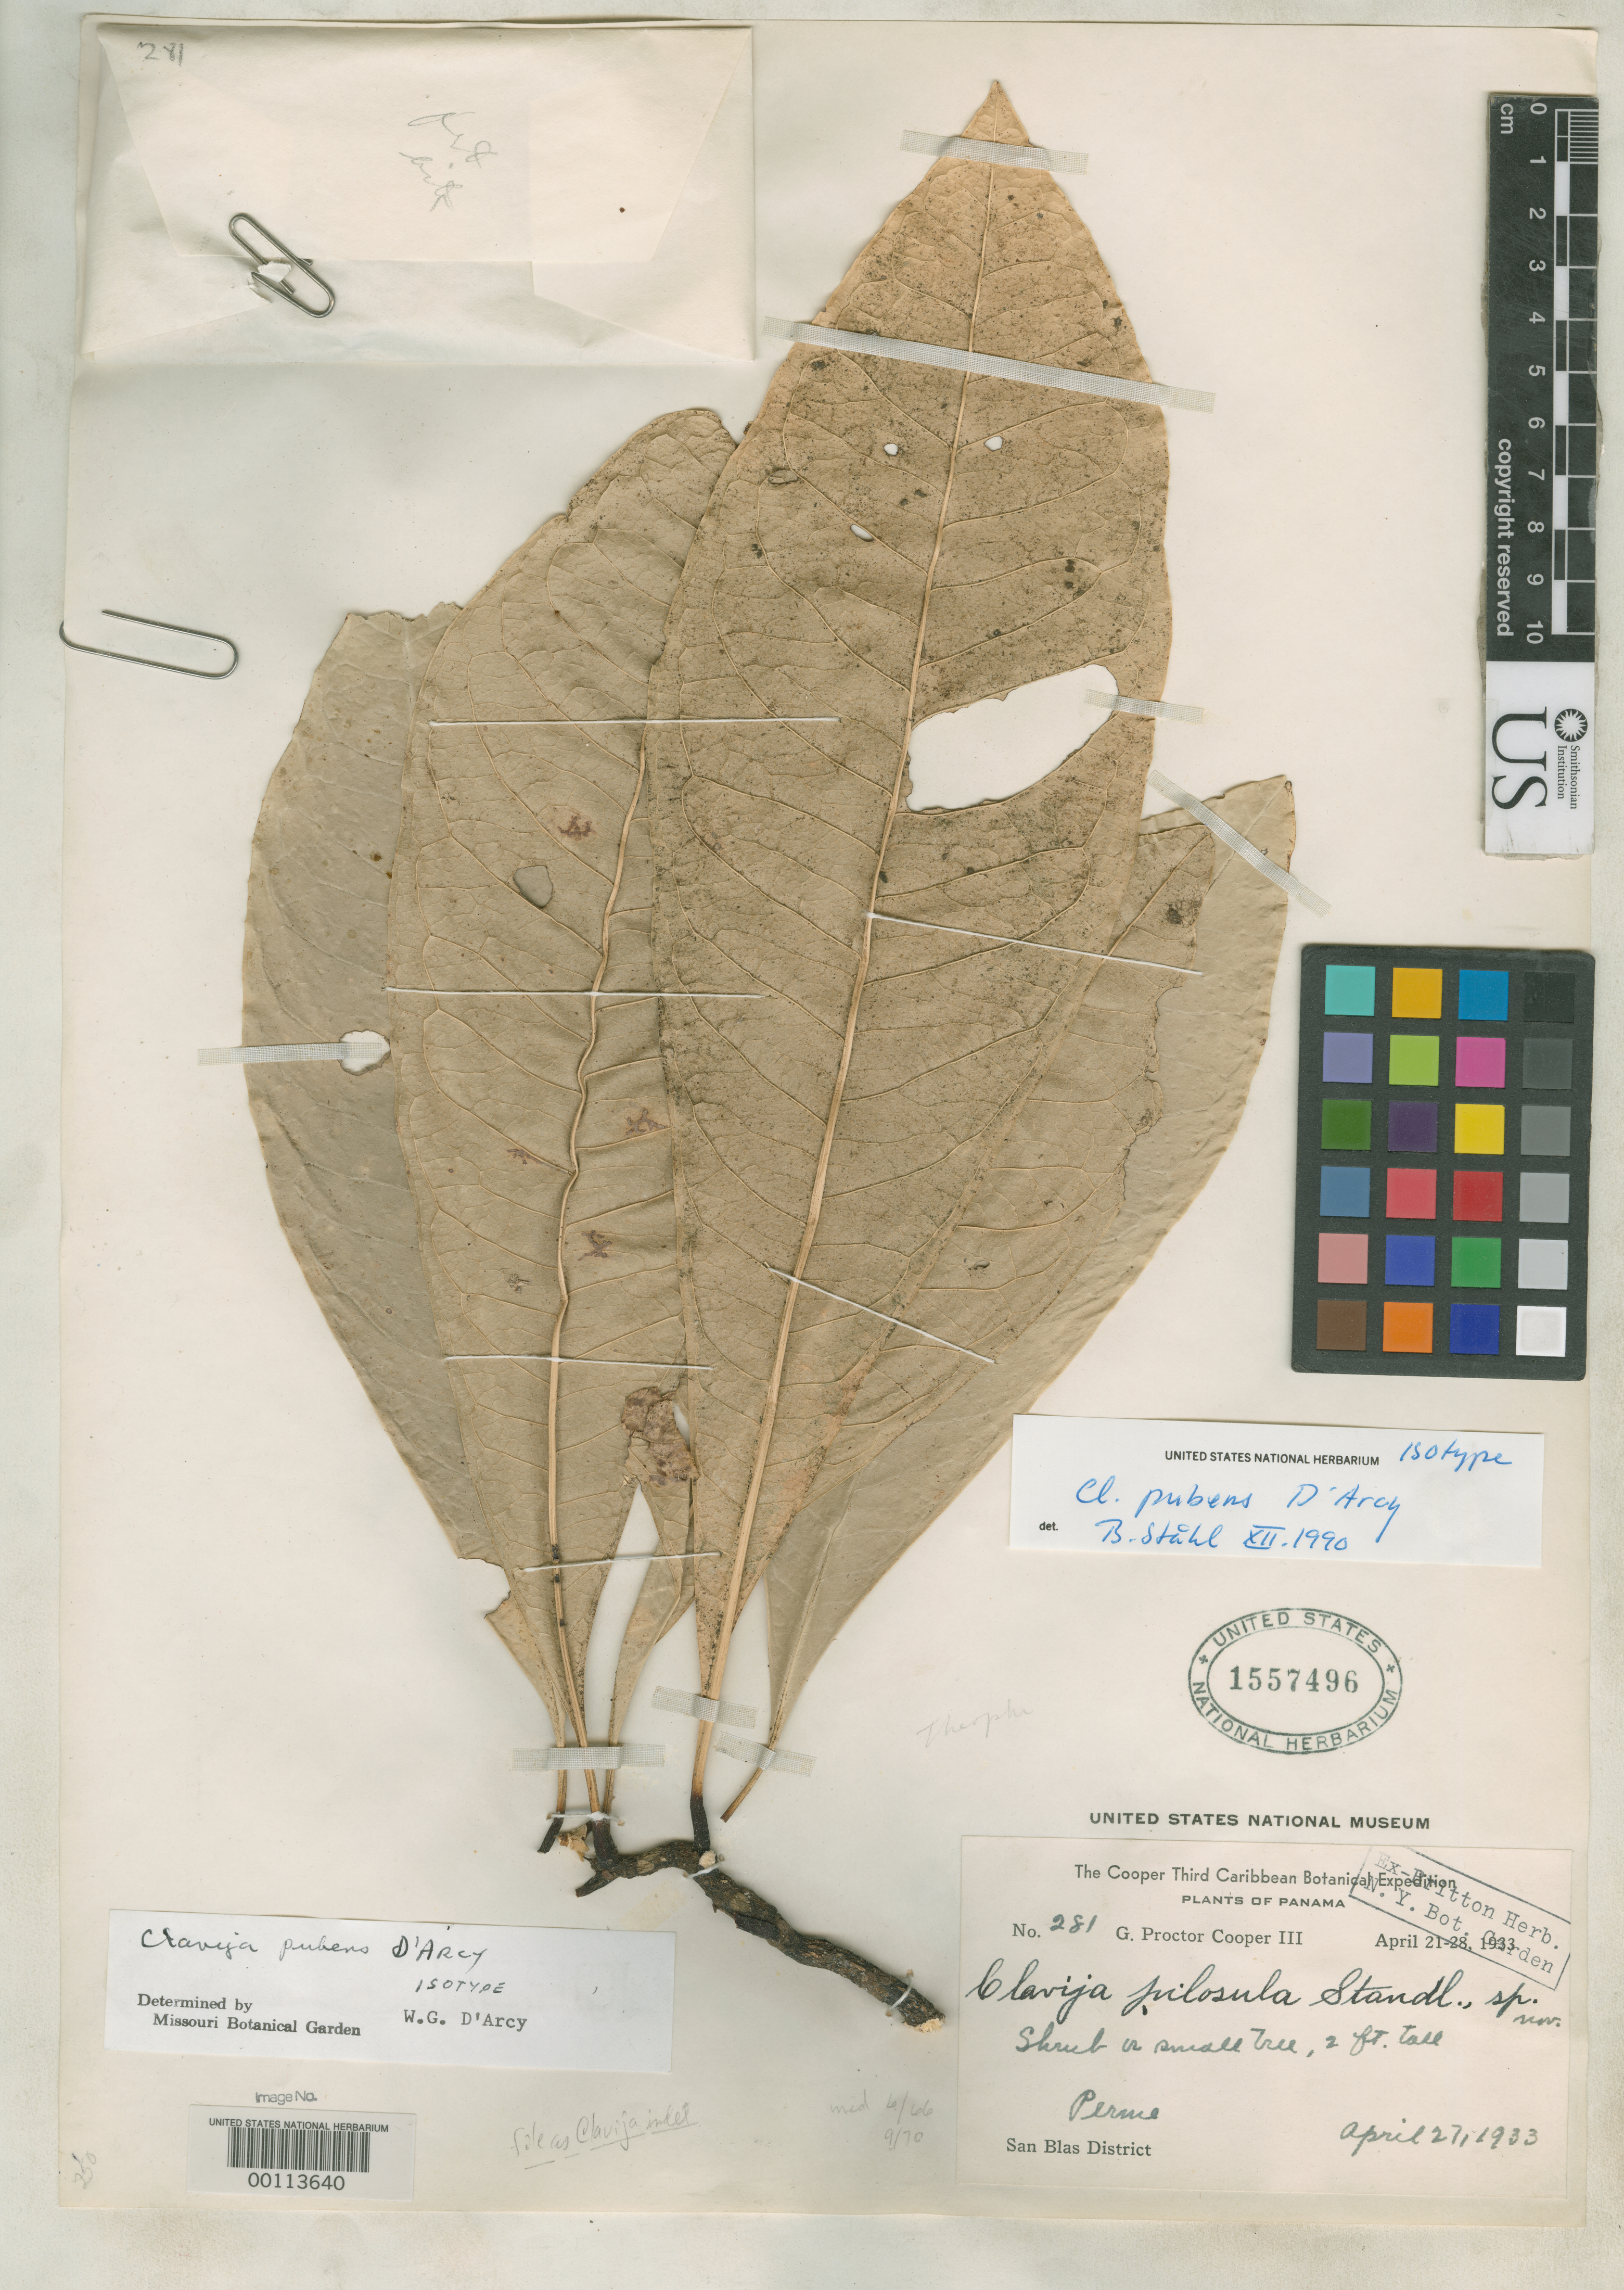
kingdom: Plantae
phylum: Tracheophyta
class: Magnoliopsida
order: Ericales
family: Primulaceae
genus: Clavija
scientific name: Clavija pubens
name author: D'Arcy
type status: Isotype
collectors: G. Cooper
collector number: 281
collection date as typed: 27 Apr 1933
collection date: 1933-04-27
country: Panama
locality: San Blas region, Perme.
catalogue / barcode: US 1557496